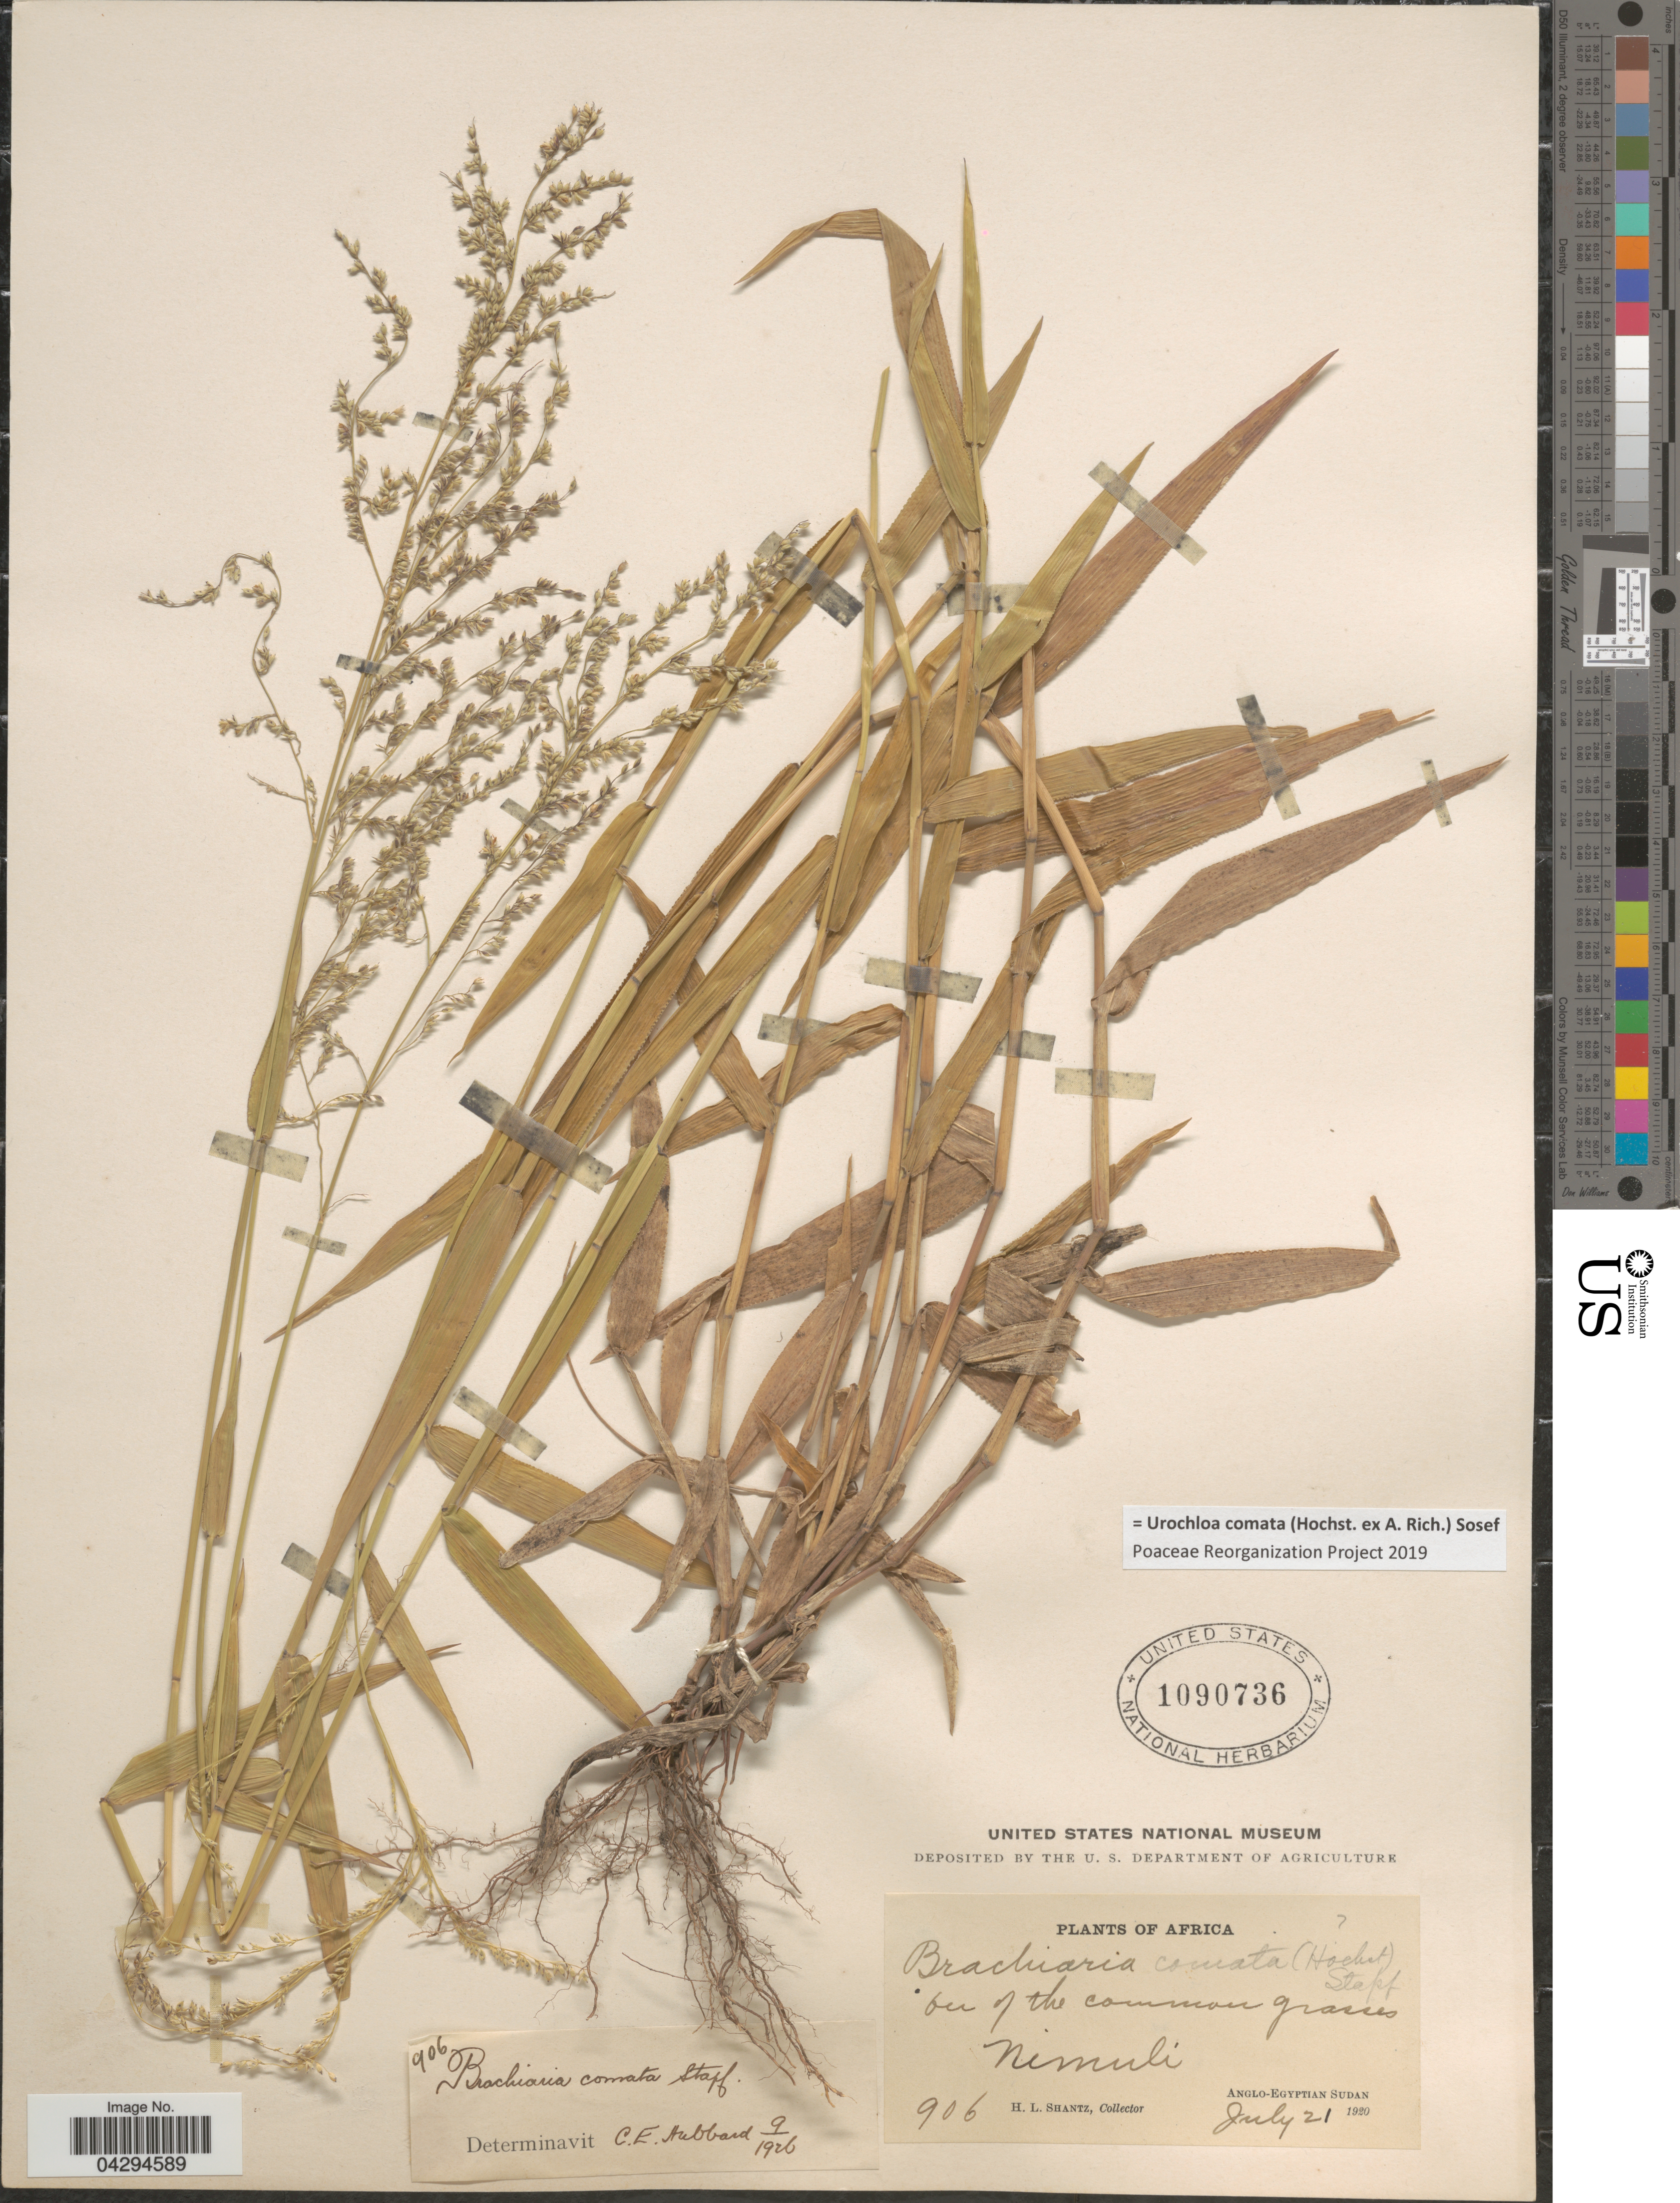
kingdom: Plantae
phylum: Tracheophyta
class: Liliopsida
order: Poales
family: Poaceae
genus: Urochloa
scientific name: Urochloa comata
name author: (Hochst. ex A. Rich.) Sosef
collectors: H. Shantz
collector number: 906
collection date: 1920-07-21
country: Sudan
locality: Nimuli. Anglo-Egyptian Sudan.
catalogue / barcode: US 1090736